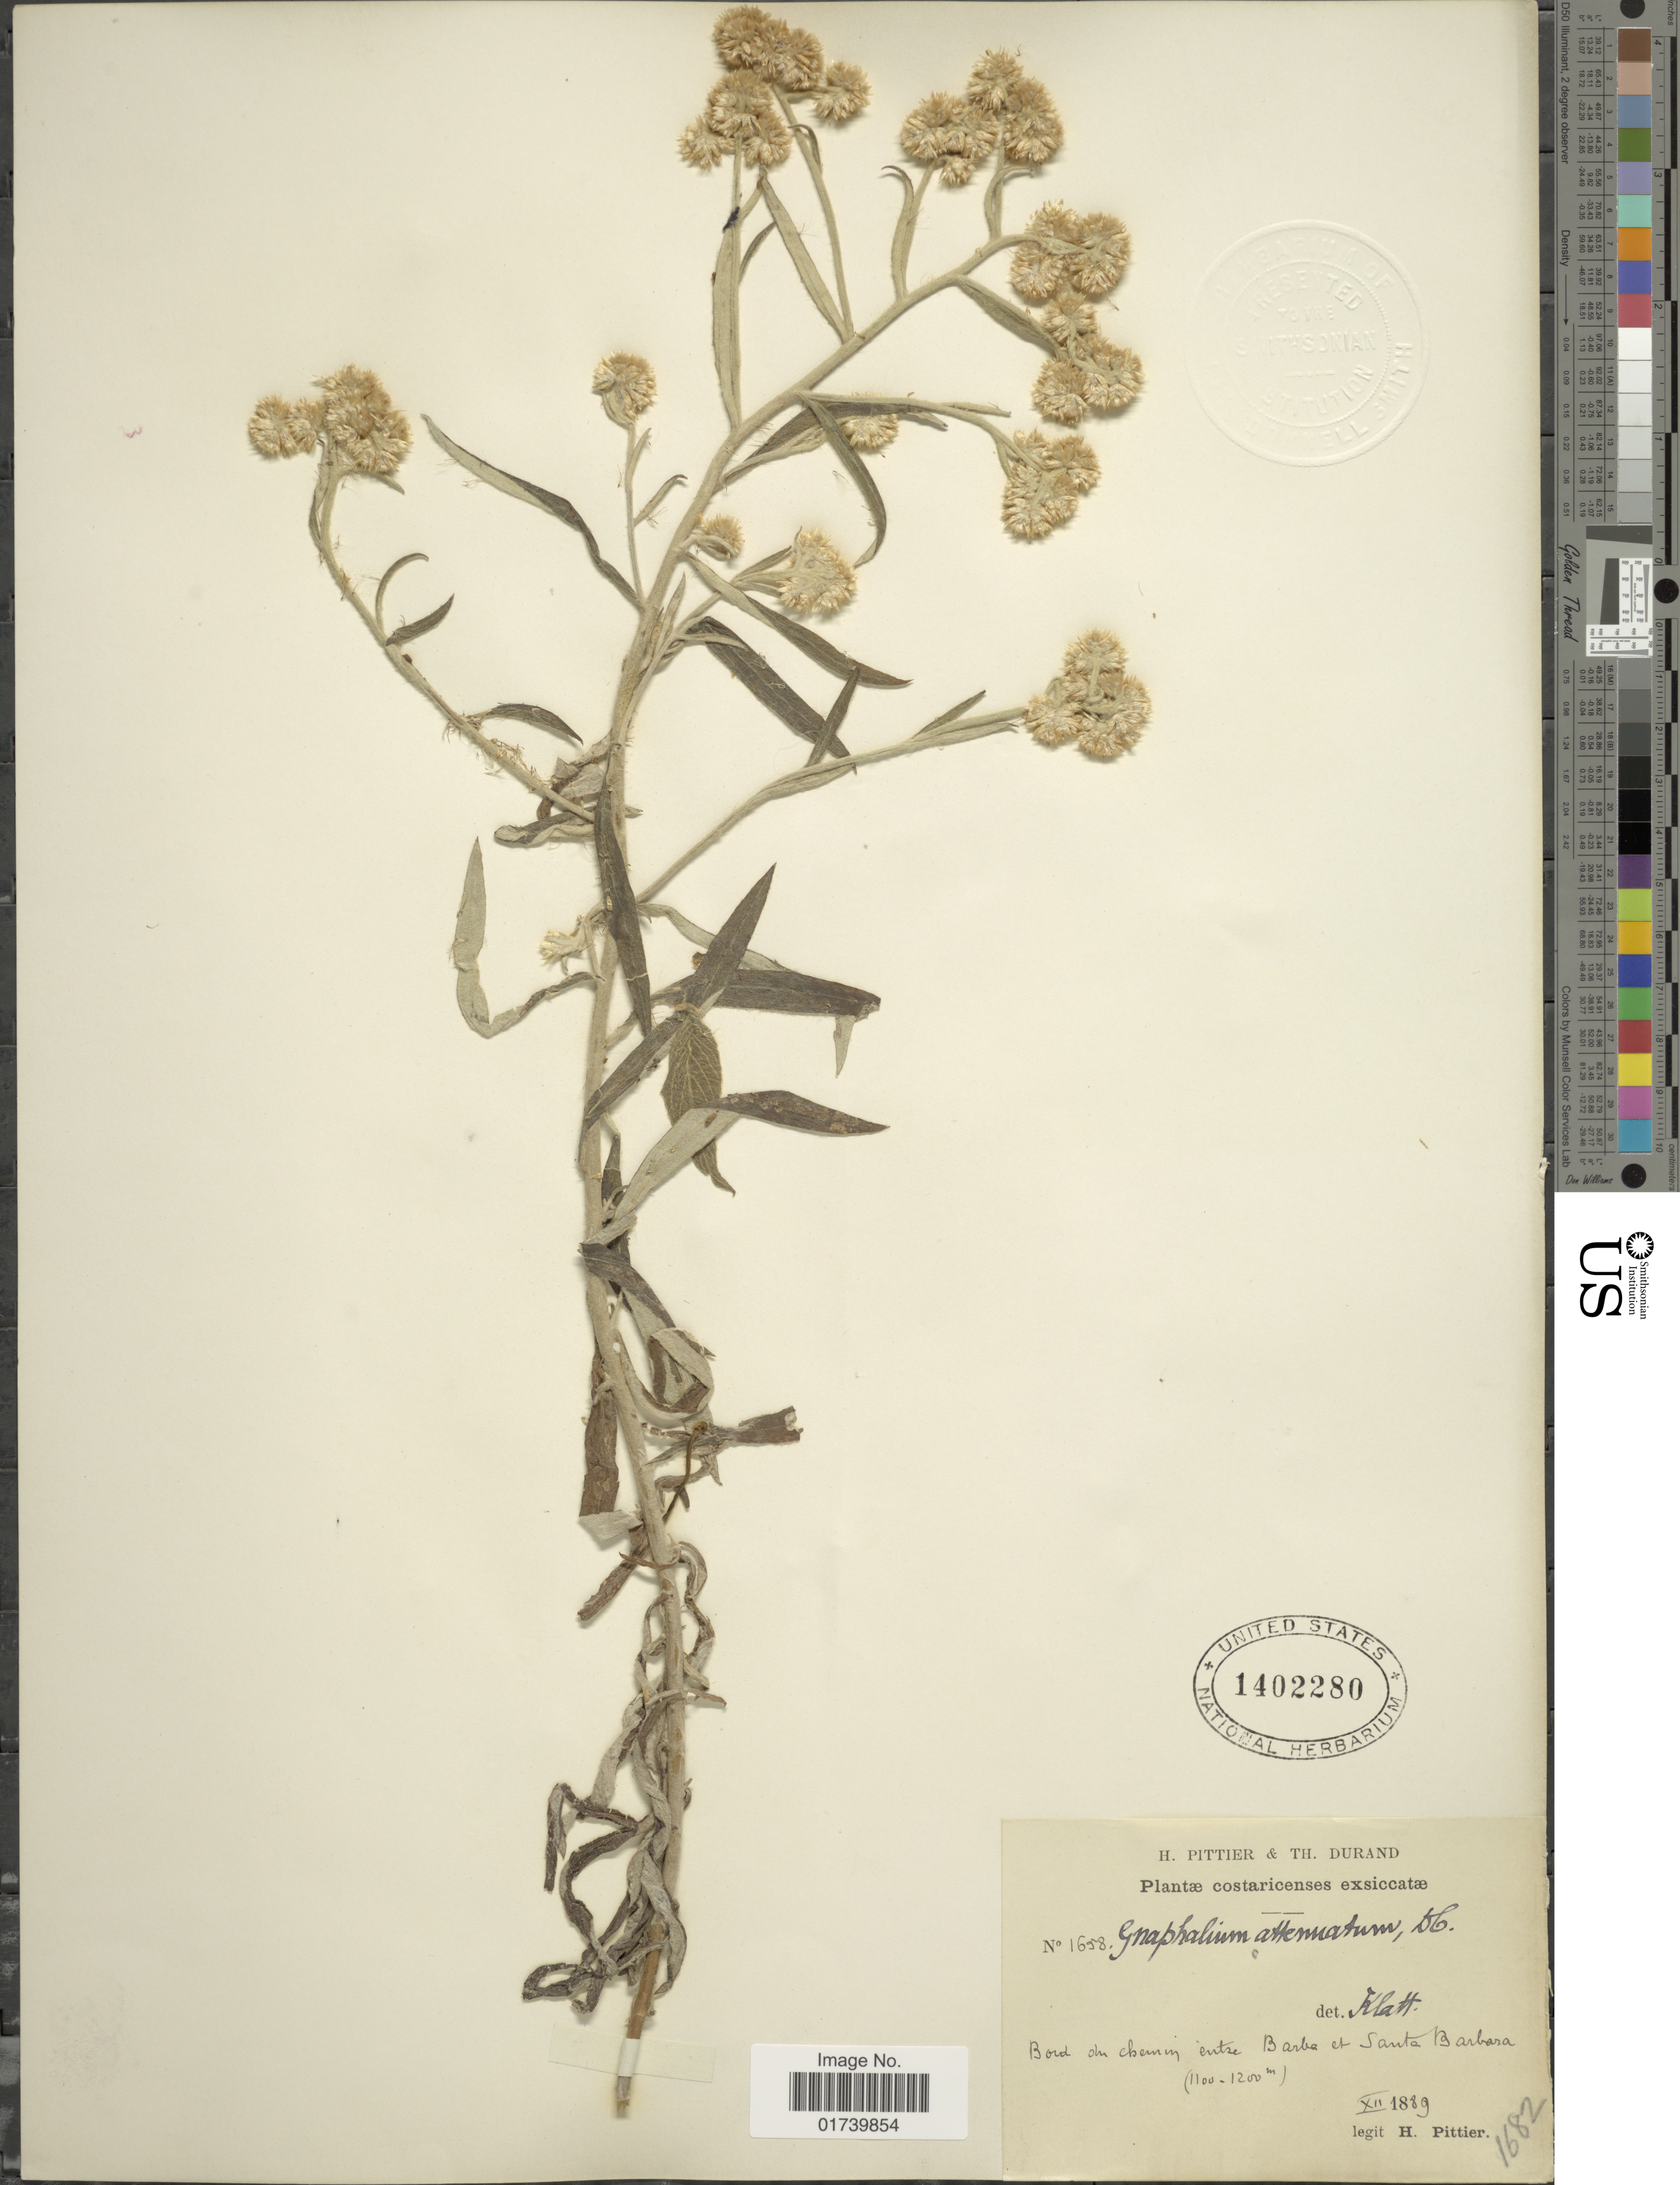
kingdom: Plantae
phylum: Tracheophyta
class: Magnoliopsida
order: Asterales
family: Asteraceae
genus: Achyrocline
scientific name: Achyrocline sp.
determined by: Nesom, Guy L.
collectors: H. F. Pittier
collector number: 1658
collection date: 1889-12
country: Costa Rica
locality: Bord duchemin entre Barba et Santa Barbara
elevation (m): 1100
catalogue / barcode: US 1402280